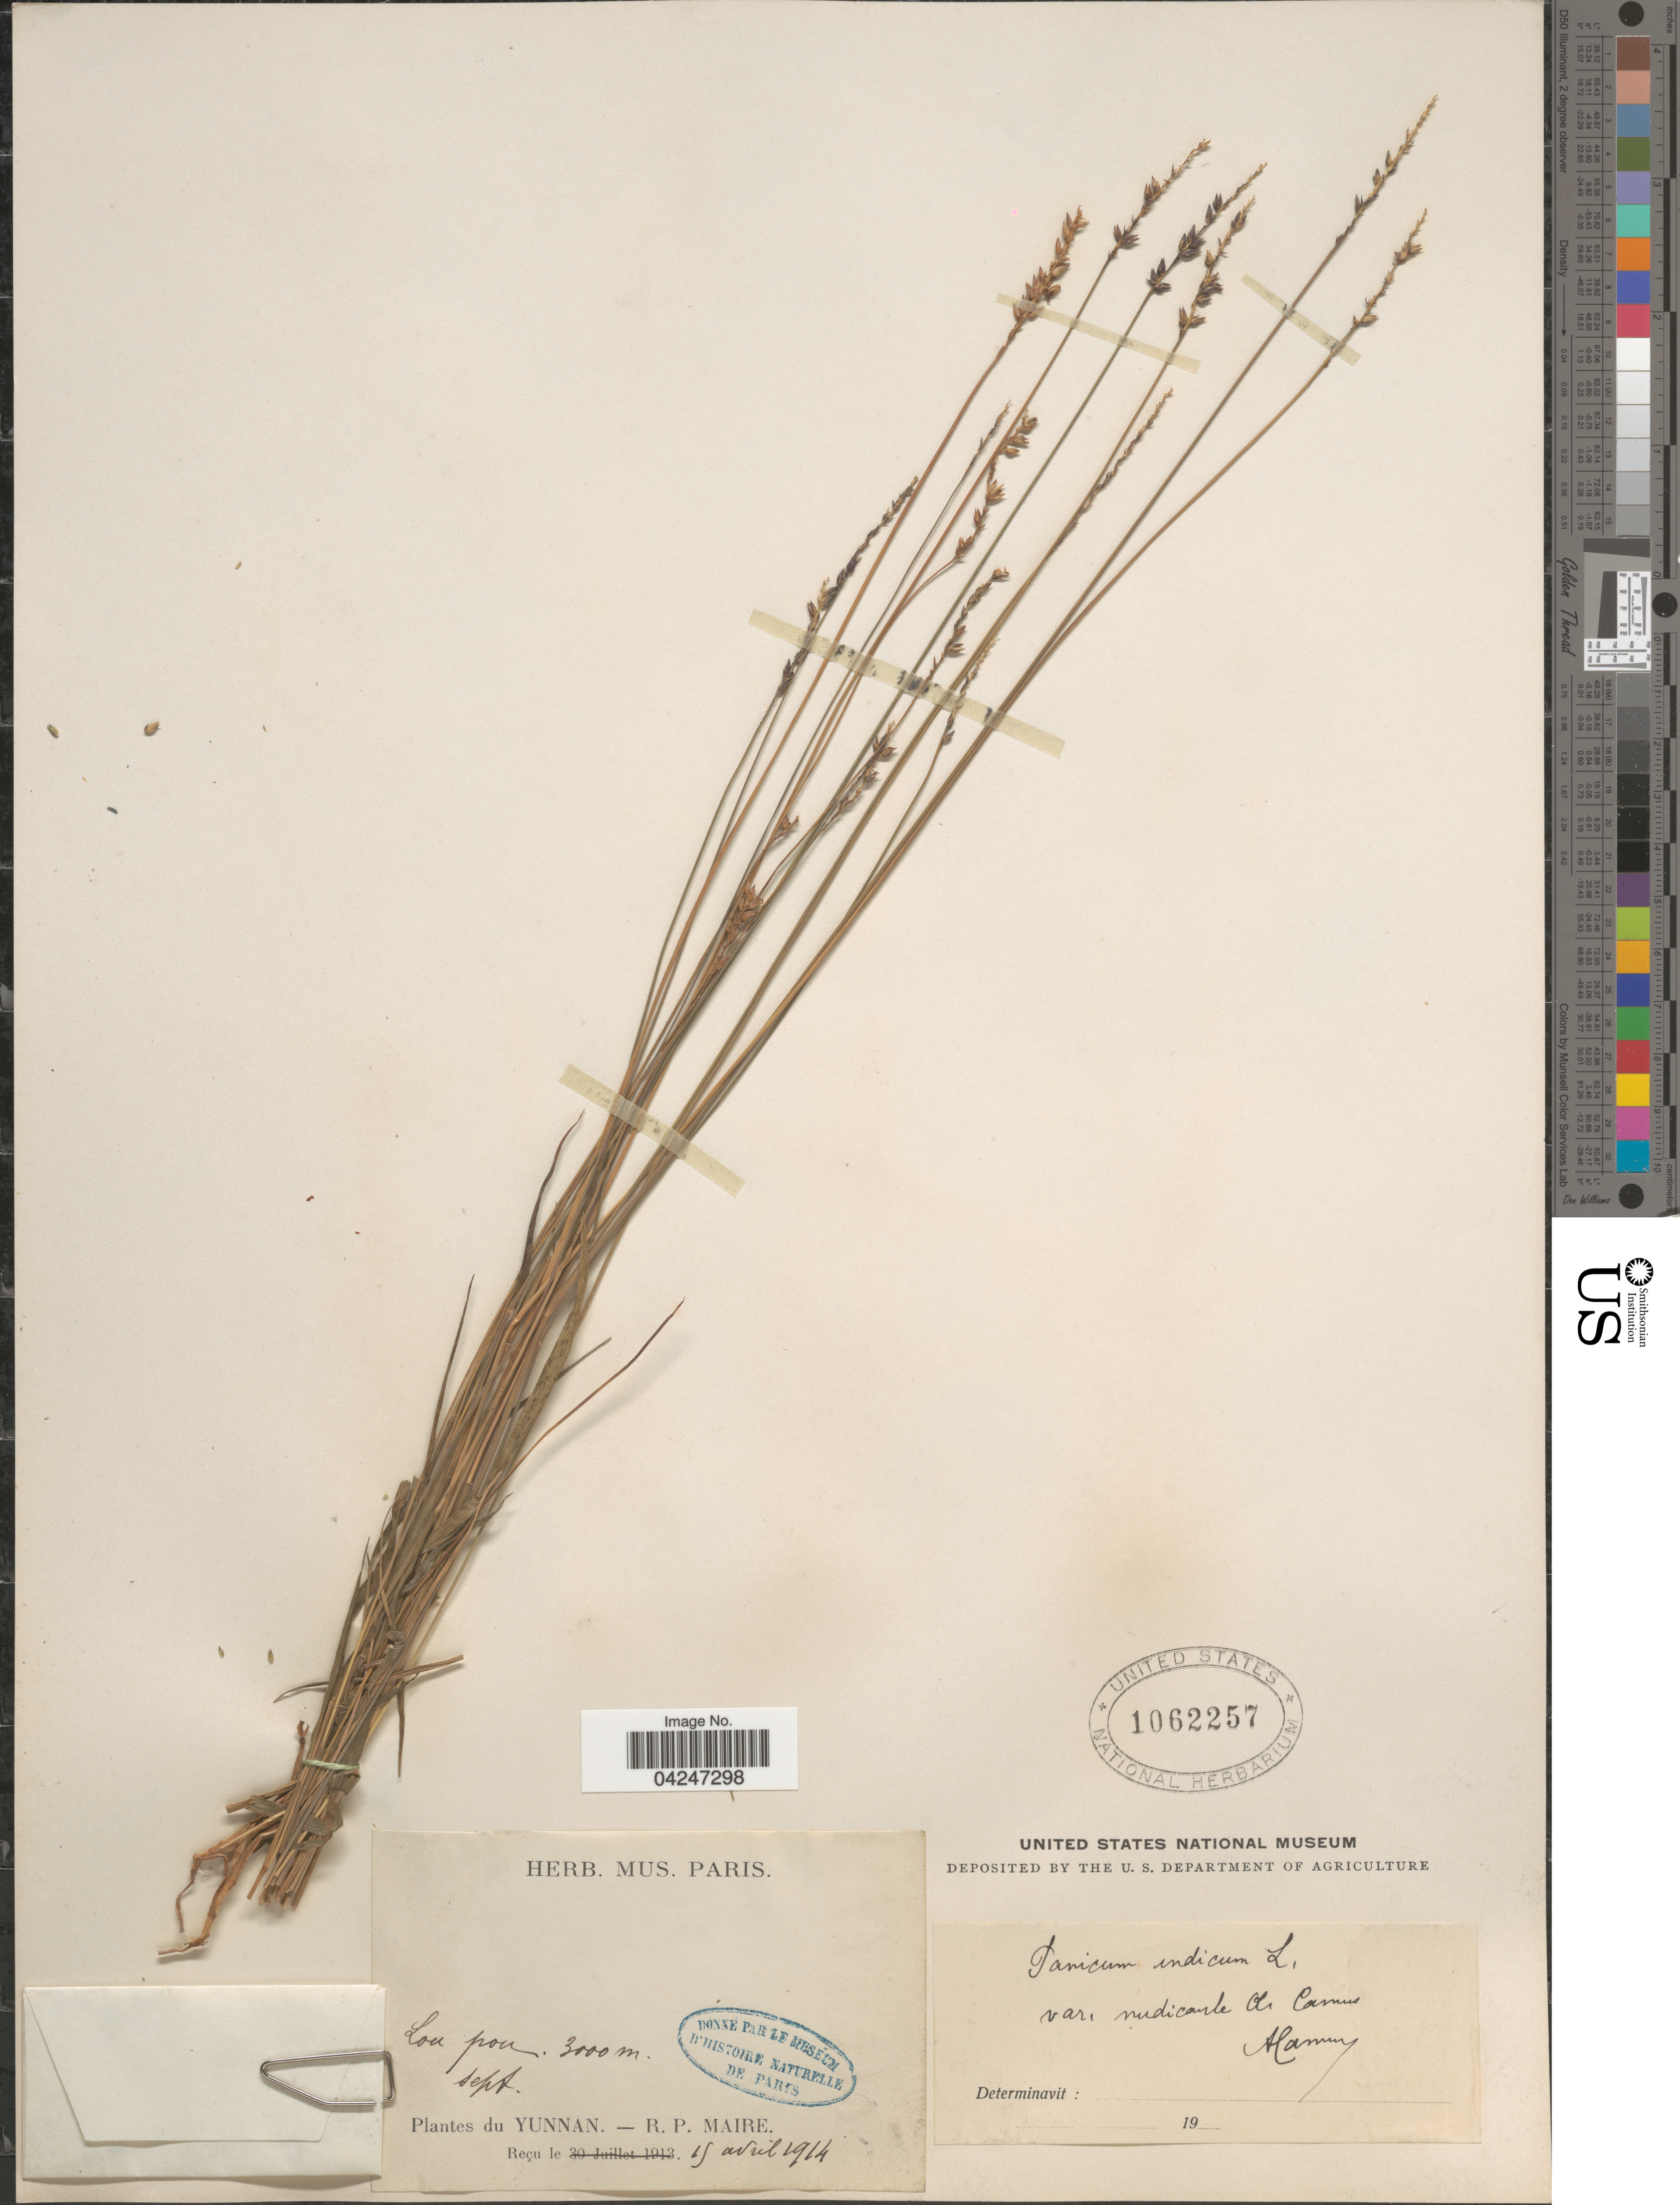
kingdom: Plantae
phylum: Tracheophyta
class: Liliopsida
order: Poales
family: Poaceae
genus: Sacciolepis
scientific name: Sacciolepis indica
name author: (L.) Chase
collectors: R.-P. Maire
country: China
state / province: Yunnan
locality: Lou pou.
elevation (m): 3000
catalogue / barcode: US 1062257